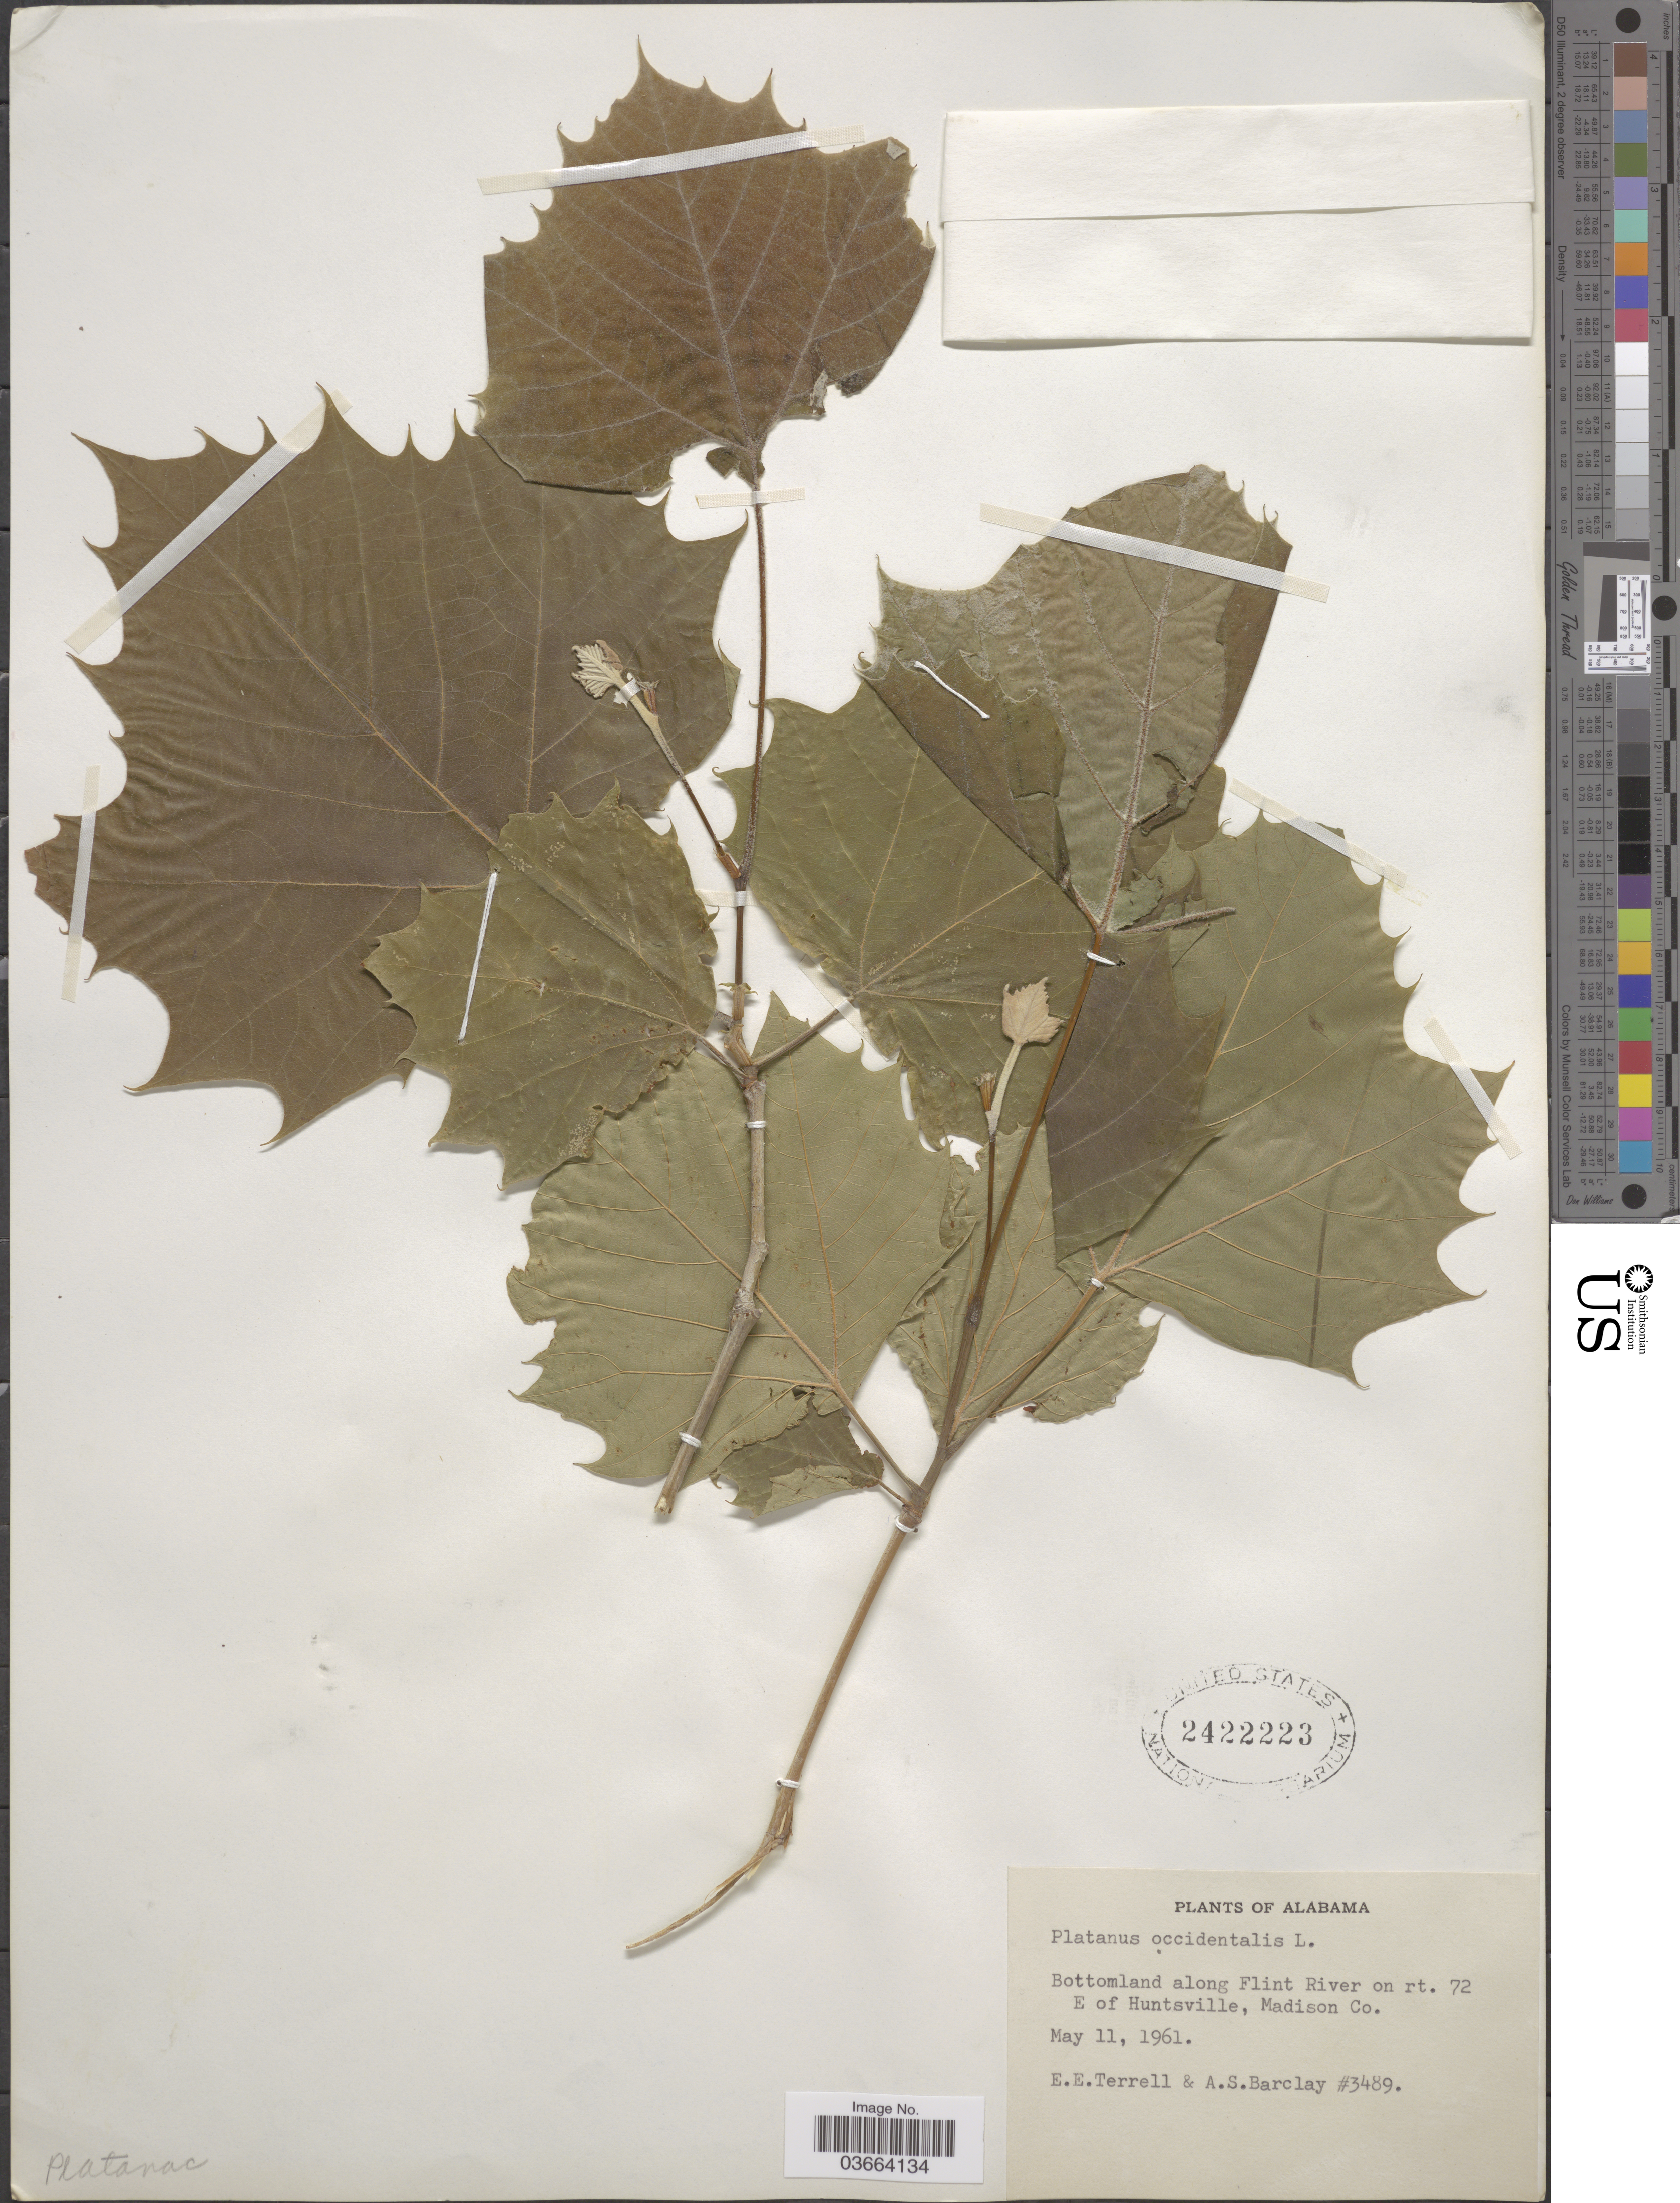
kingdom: Plantae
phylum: Tracheophyta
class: Magnoliopsida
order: Proteales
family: Platanaceae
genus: Platanus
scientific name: Platanus occidentalis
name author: L.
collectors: E. E. Terrell & A. S. Barclay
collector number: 3489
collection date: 1961-05-11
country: United States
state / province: Alabama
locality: Bottomland along Flint River on rt. 72 E of Huntsville, Madison Co.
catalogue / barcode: US 2422223